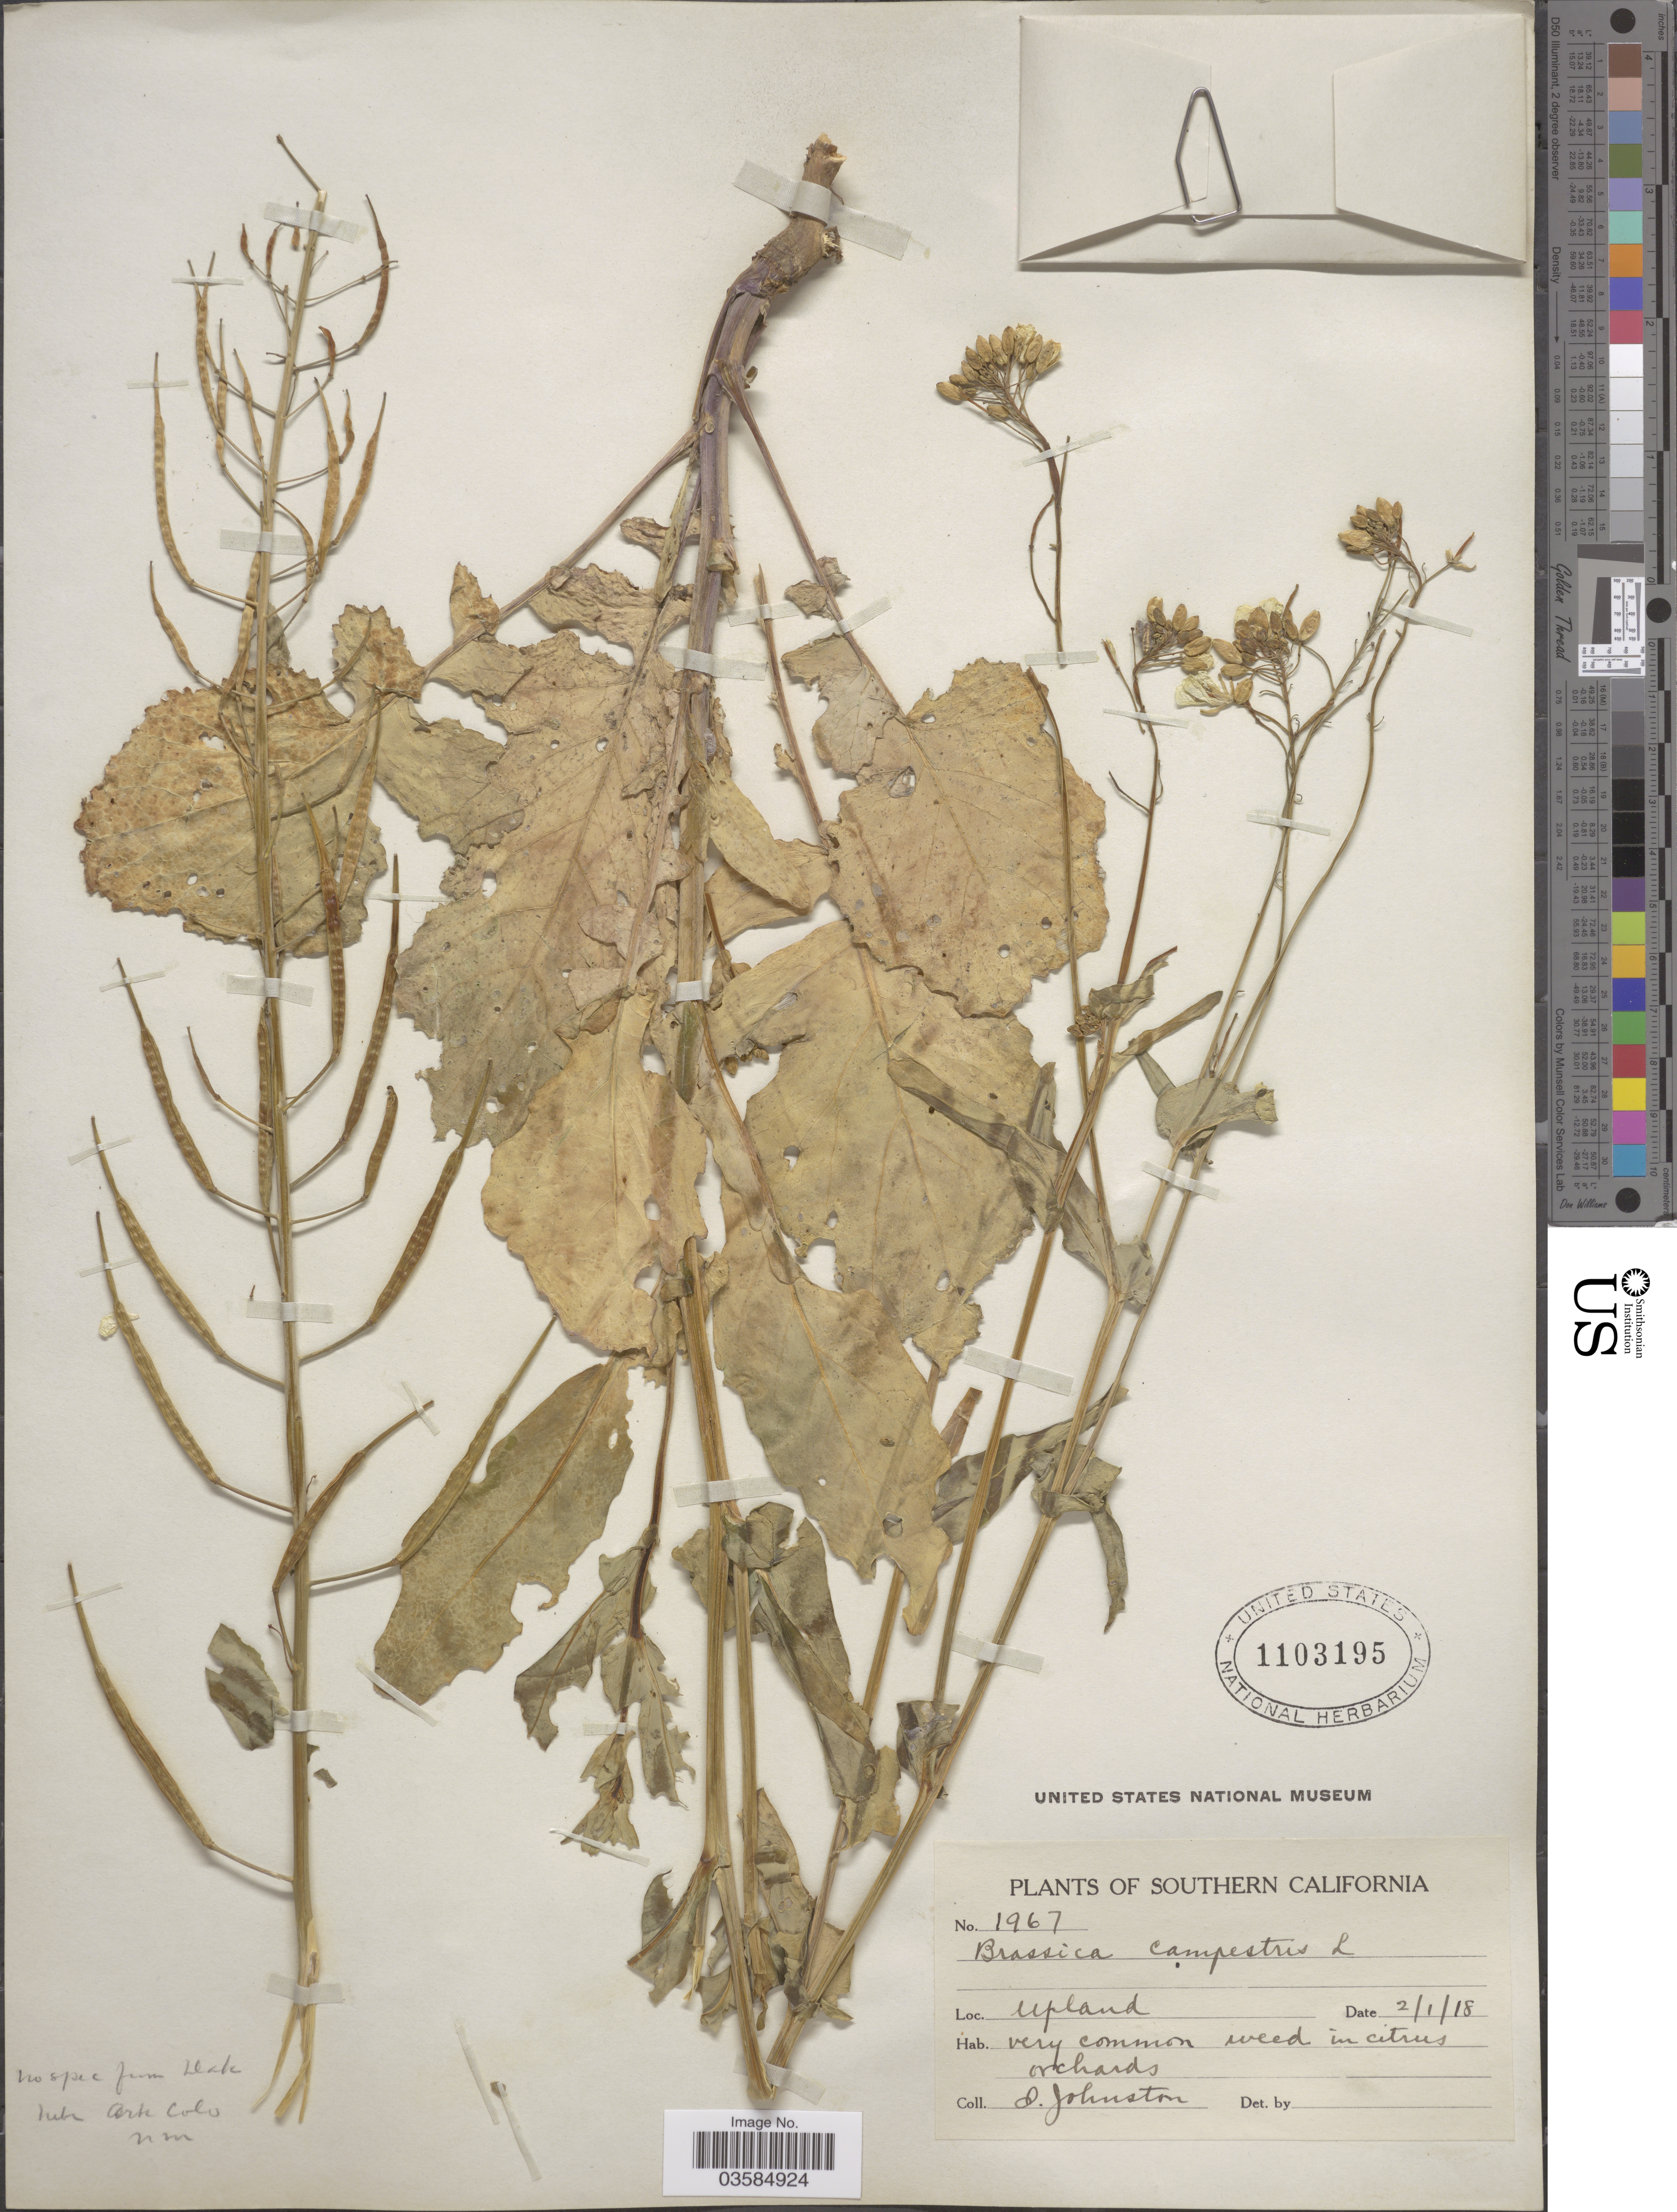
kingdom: Plantae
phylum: Tracheophyta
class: Magnoliopsida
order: Brassicales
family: Brassicaceae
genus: Brassica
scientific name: Brassica campestris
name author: L.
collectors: D. Johnston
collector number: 1967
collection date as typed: Transcribed d/m/y: 1/2/18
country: United States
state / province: California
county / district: San Bernardino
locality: Southern California. Upland.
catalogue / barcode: US 1103195